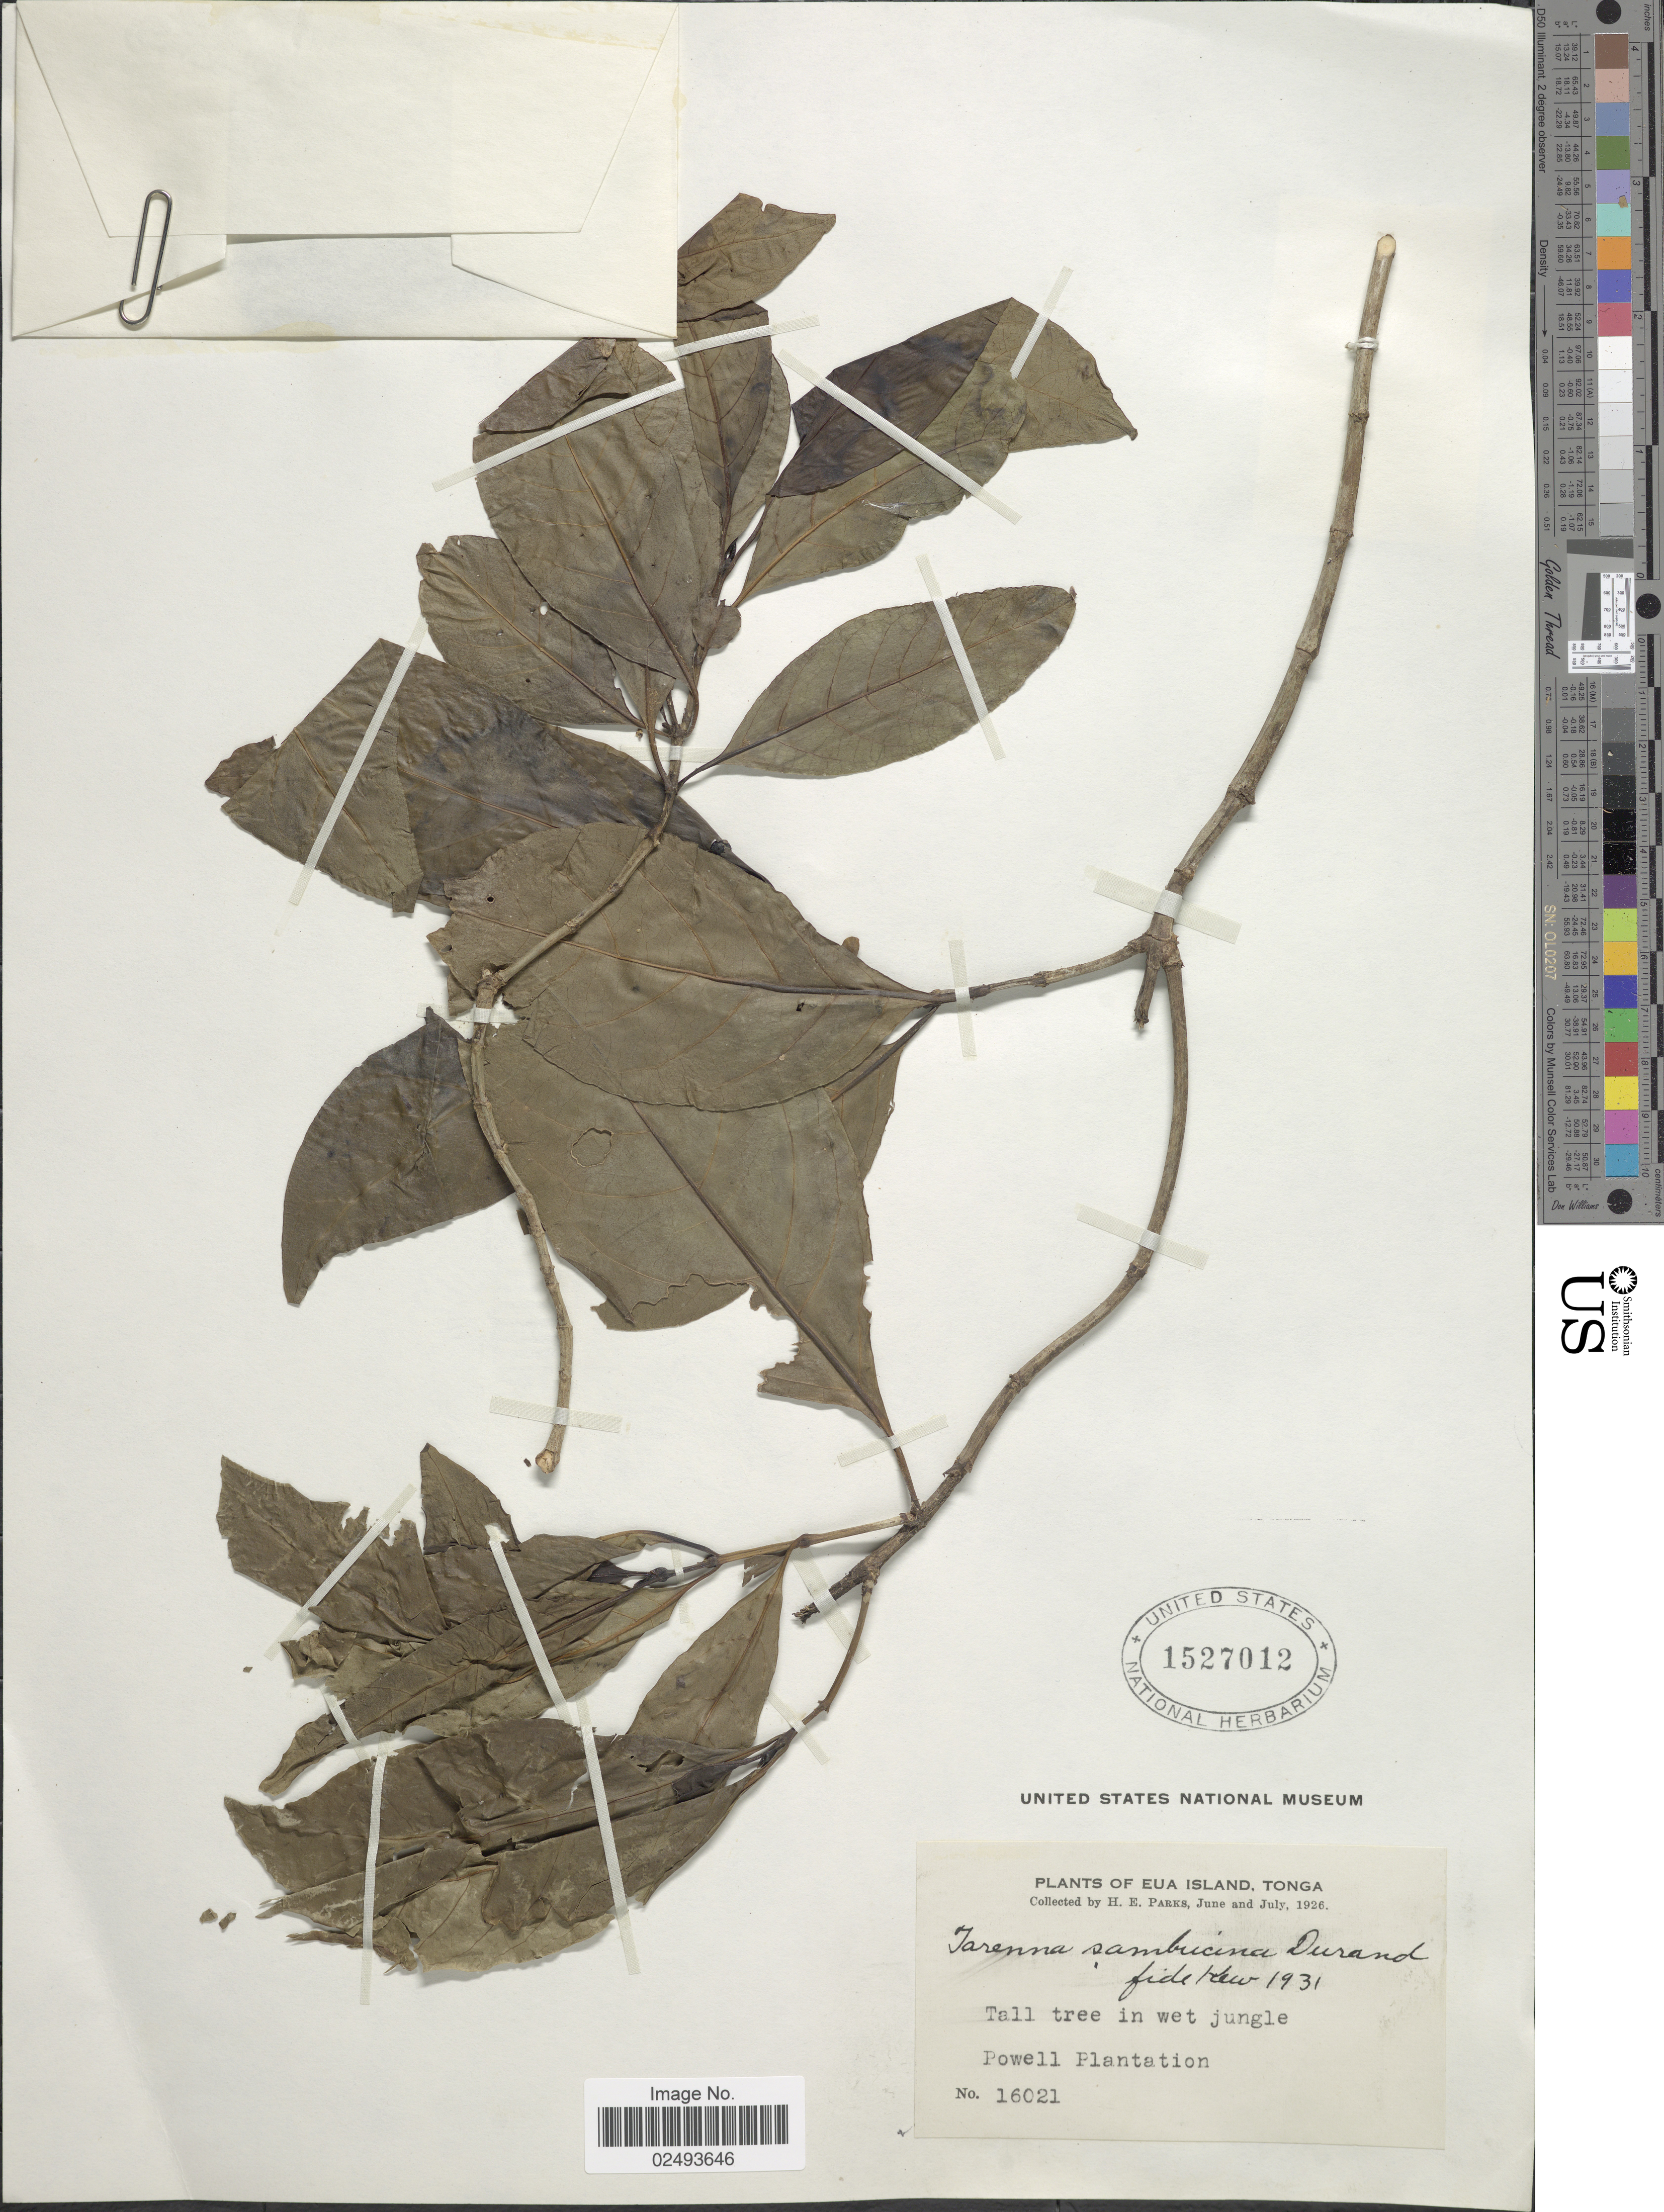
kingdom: Plantae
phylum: Tracheophyta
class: Magnoliopsida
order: Gentianales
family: Rubiaceae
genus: Tarenna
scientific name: Tarenna sambucina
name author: (G. Forst.) Drake ex Durand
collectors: H. E. Parks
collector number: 16021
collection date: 1926-06/1926-07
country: Tonga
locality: Eua Island, Tonga, Powell Plantation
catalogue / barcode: US 1527012